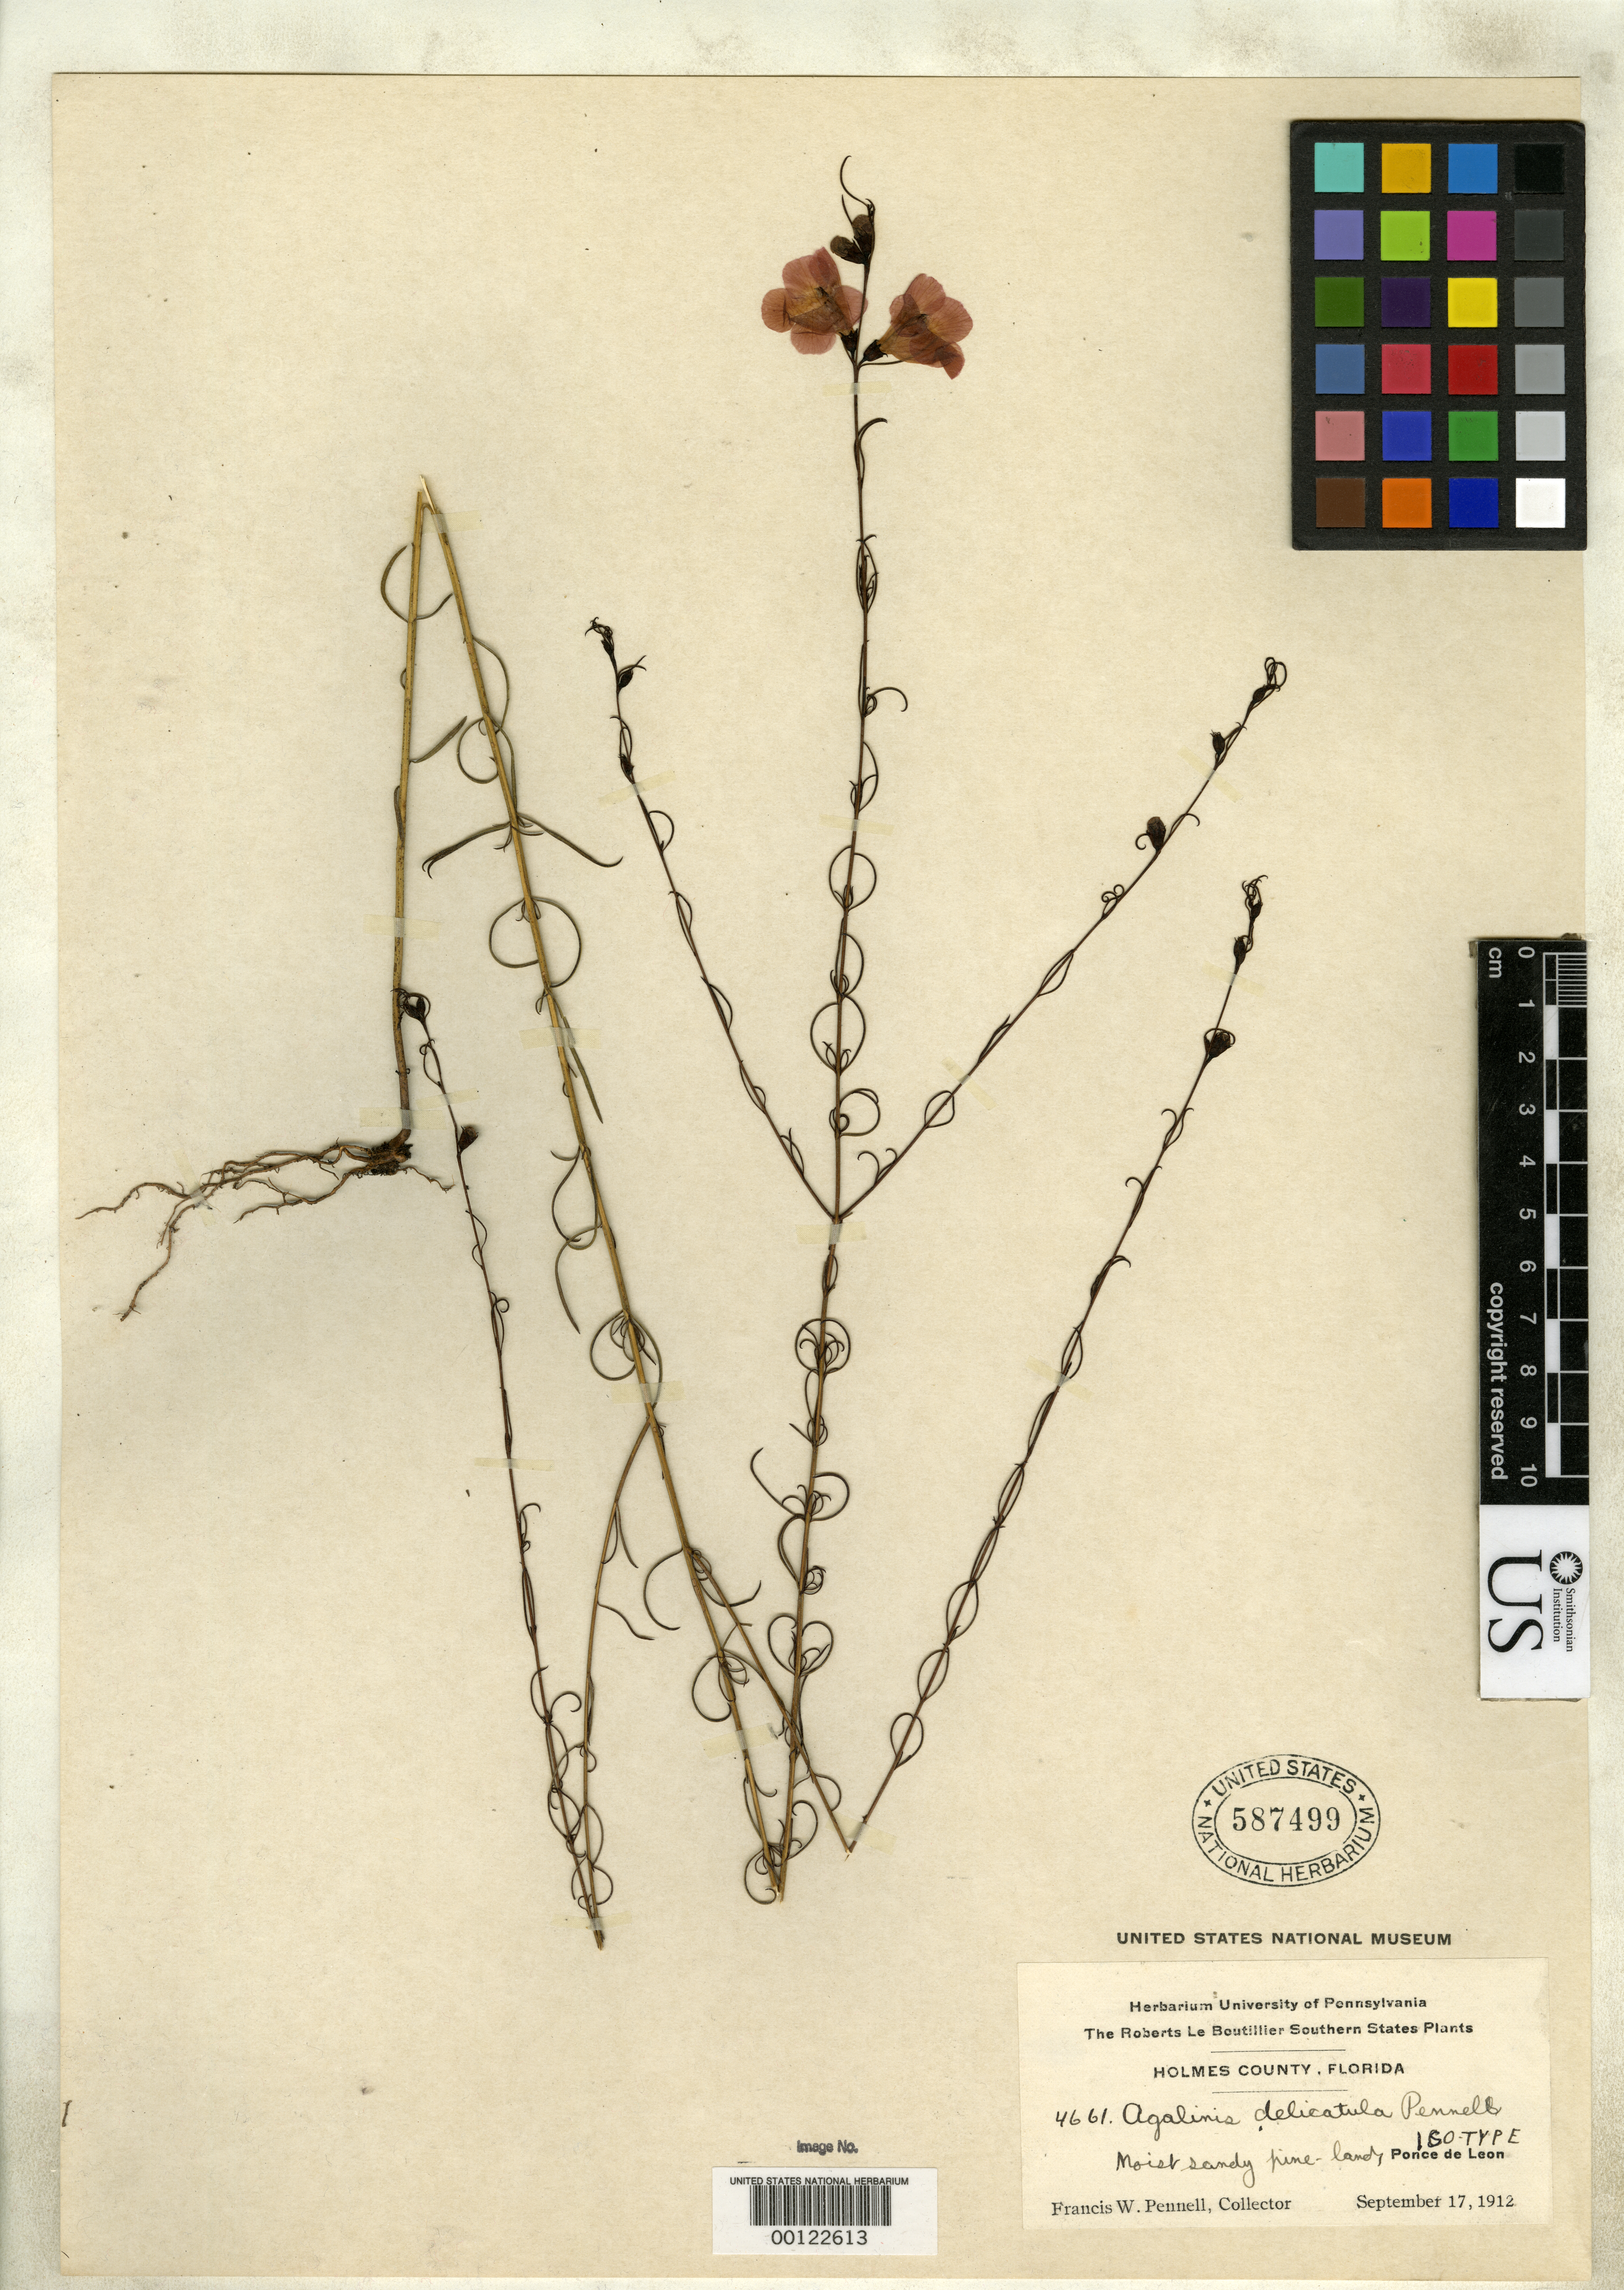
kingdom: Plantae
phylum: Tracheophyta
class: Magnoliopsida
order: Lamiales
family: Orobanchaceae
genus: Agalinis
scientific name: Agalinis delicatula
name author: Pennell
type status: Isotype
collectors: F. W. Pennell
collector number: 4661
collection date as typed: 17 Sep 1912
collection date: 1912-09-17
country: United States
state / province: Florida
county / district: Holmes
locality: Ponce de Leon.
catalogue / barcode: US 587499